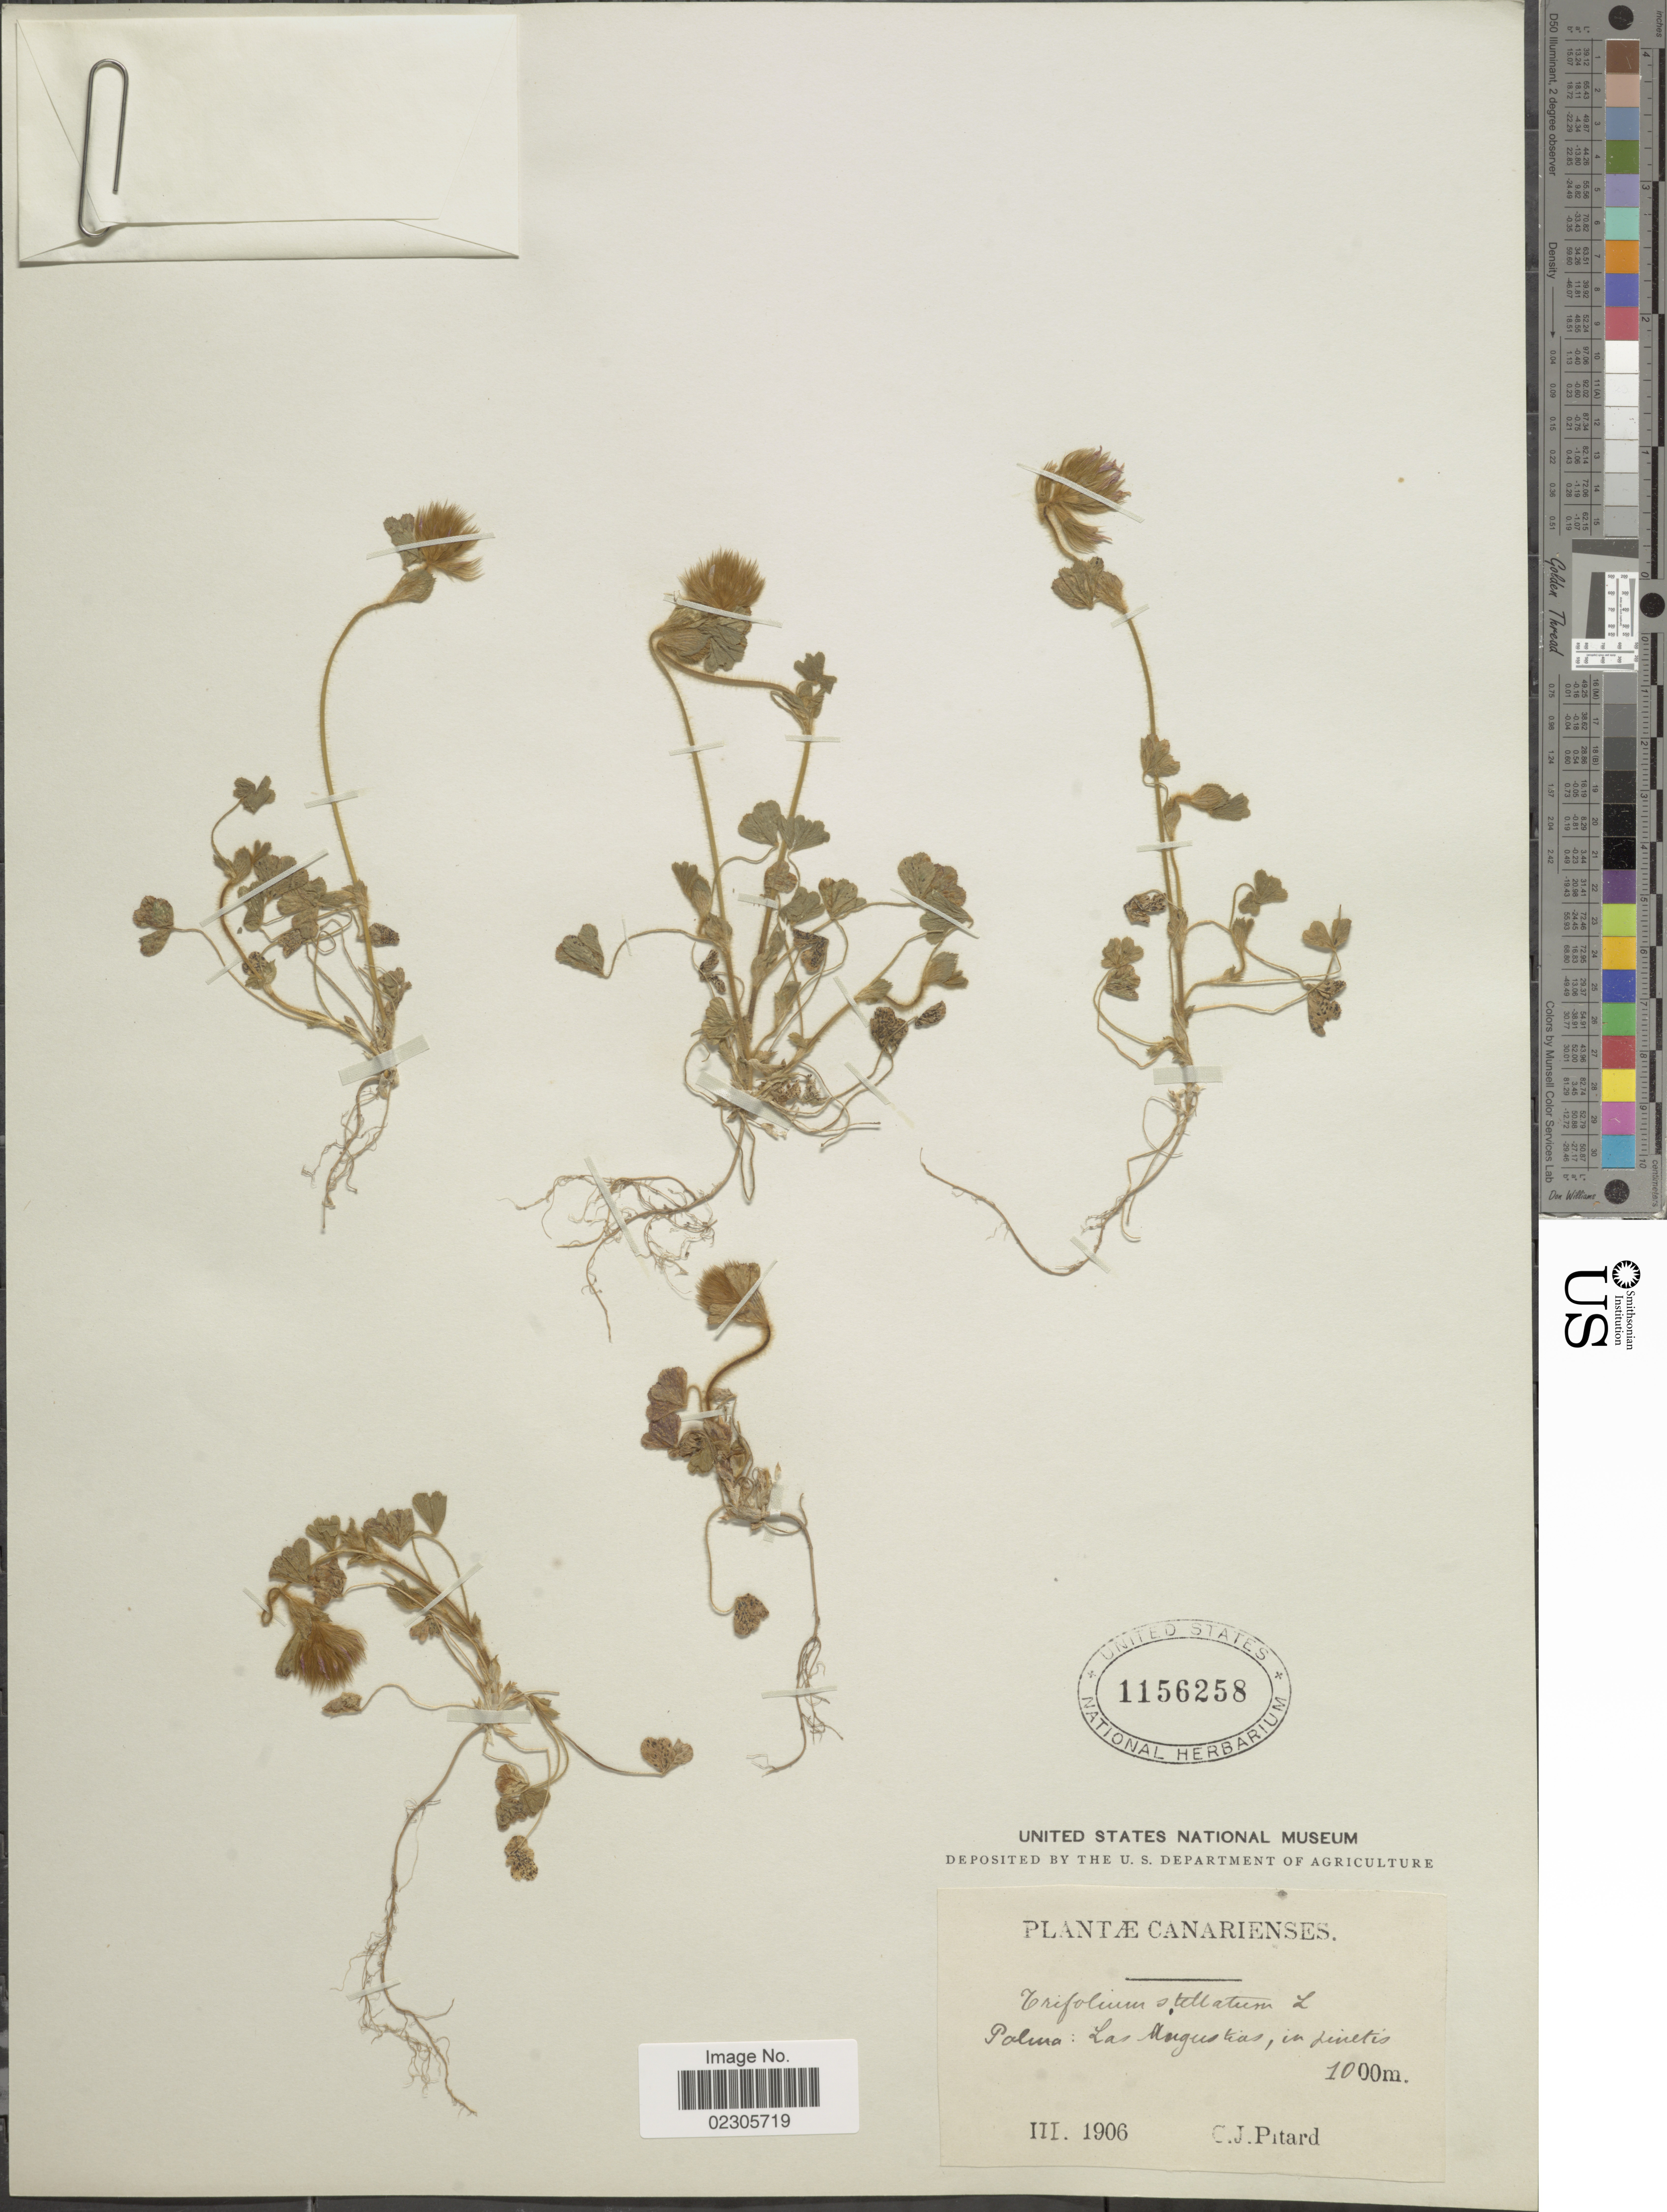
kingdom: Plantae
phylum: Tracheophyta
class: Magnoliopsida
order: Fabales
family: Fabaceae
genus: Trifolium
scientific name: Trifolium stellatum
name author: L.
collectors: C. Pitard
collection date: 1906-03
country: Spain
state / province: Canarias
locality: Canarienses, Palma: Las Angustias, in pinetis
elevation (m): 1000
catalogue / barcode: US 1156258